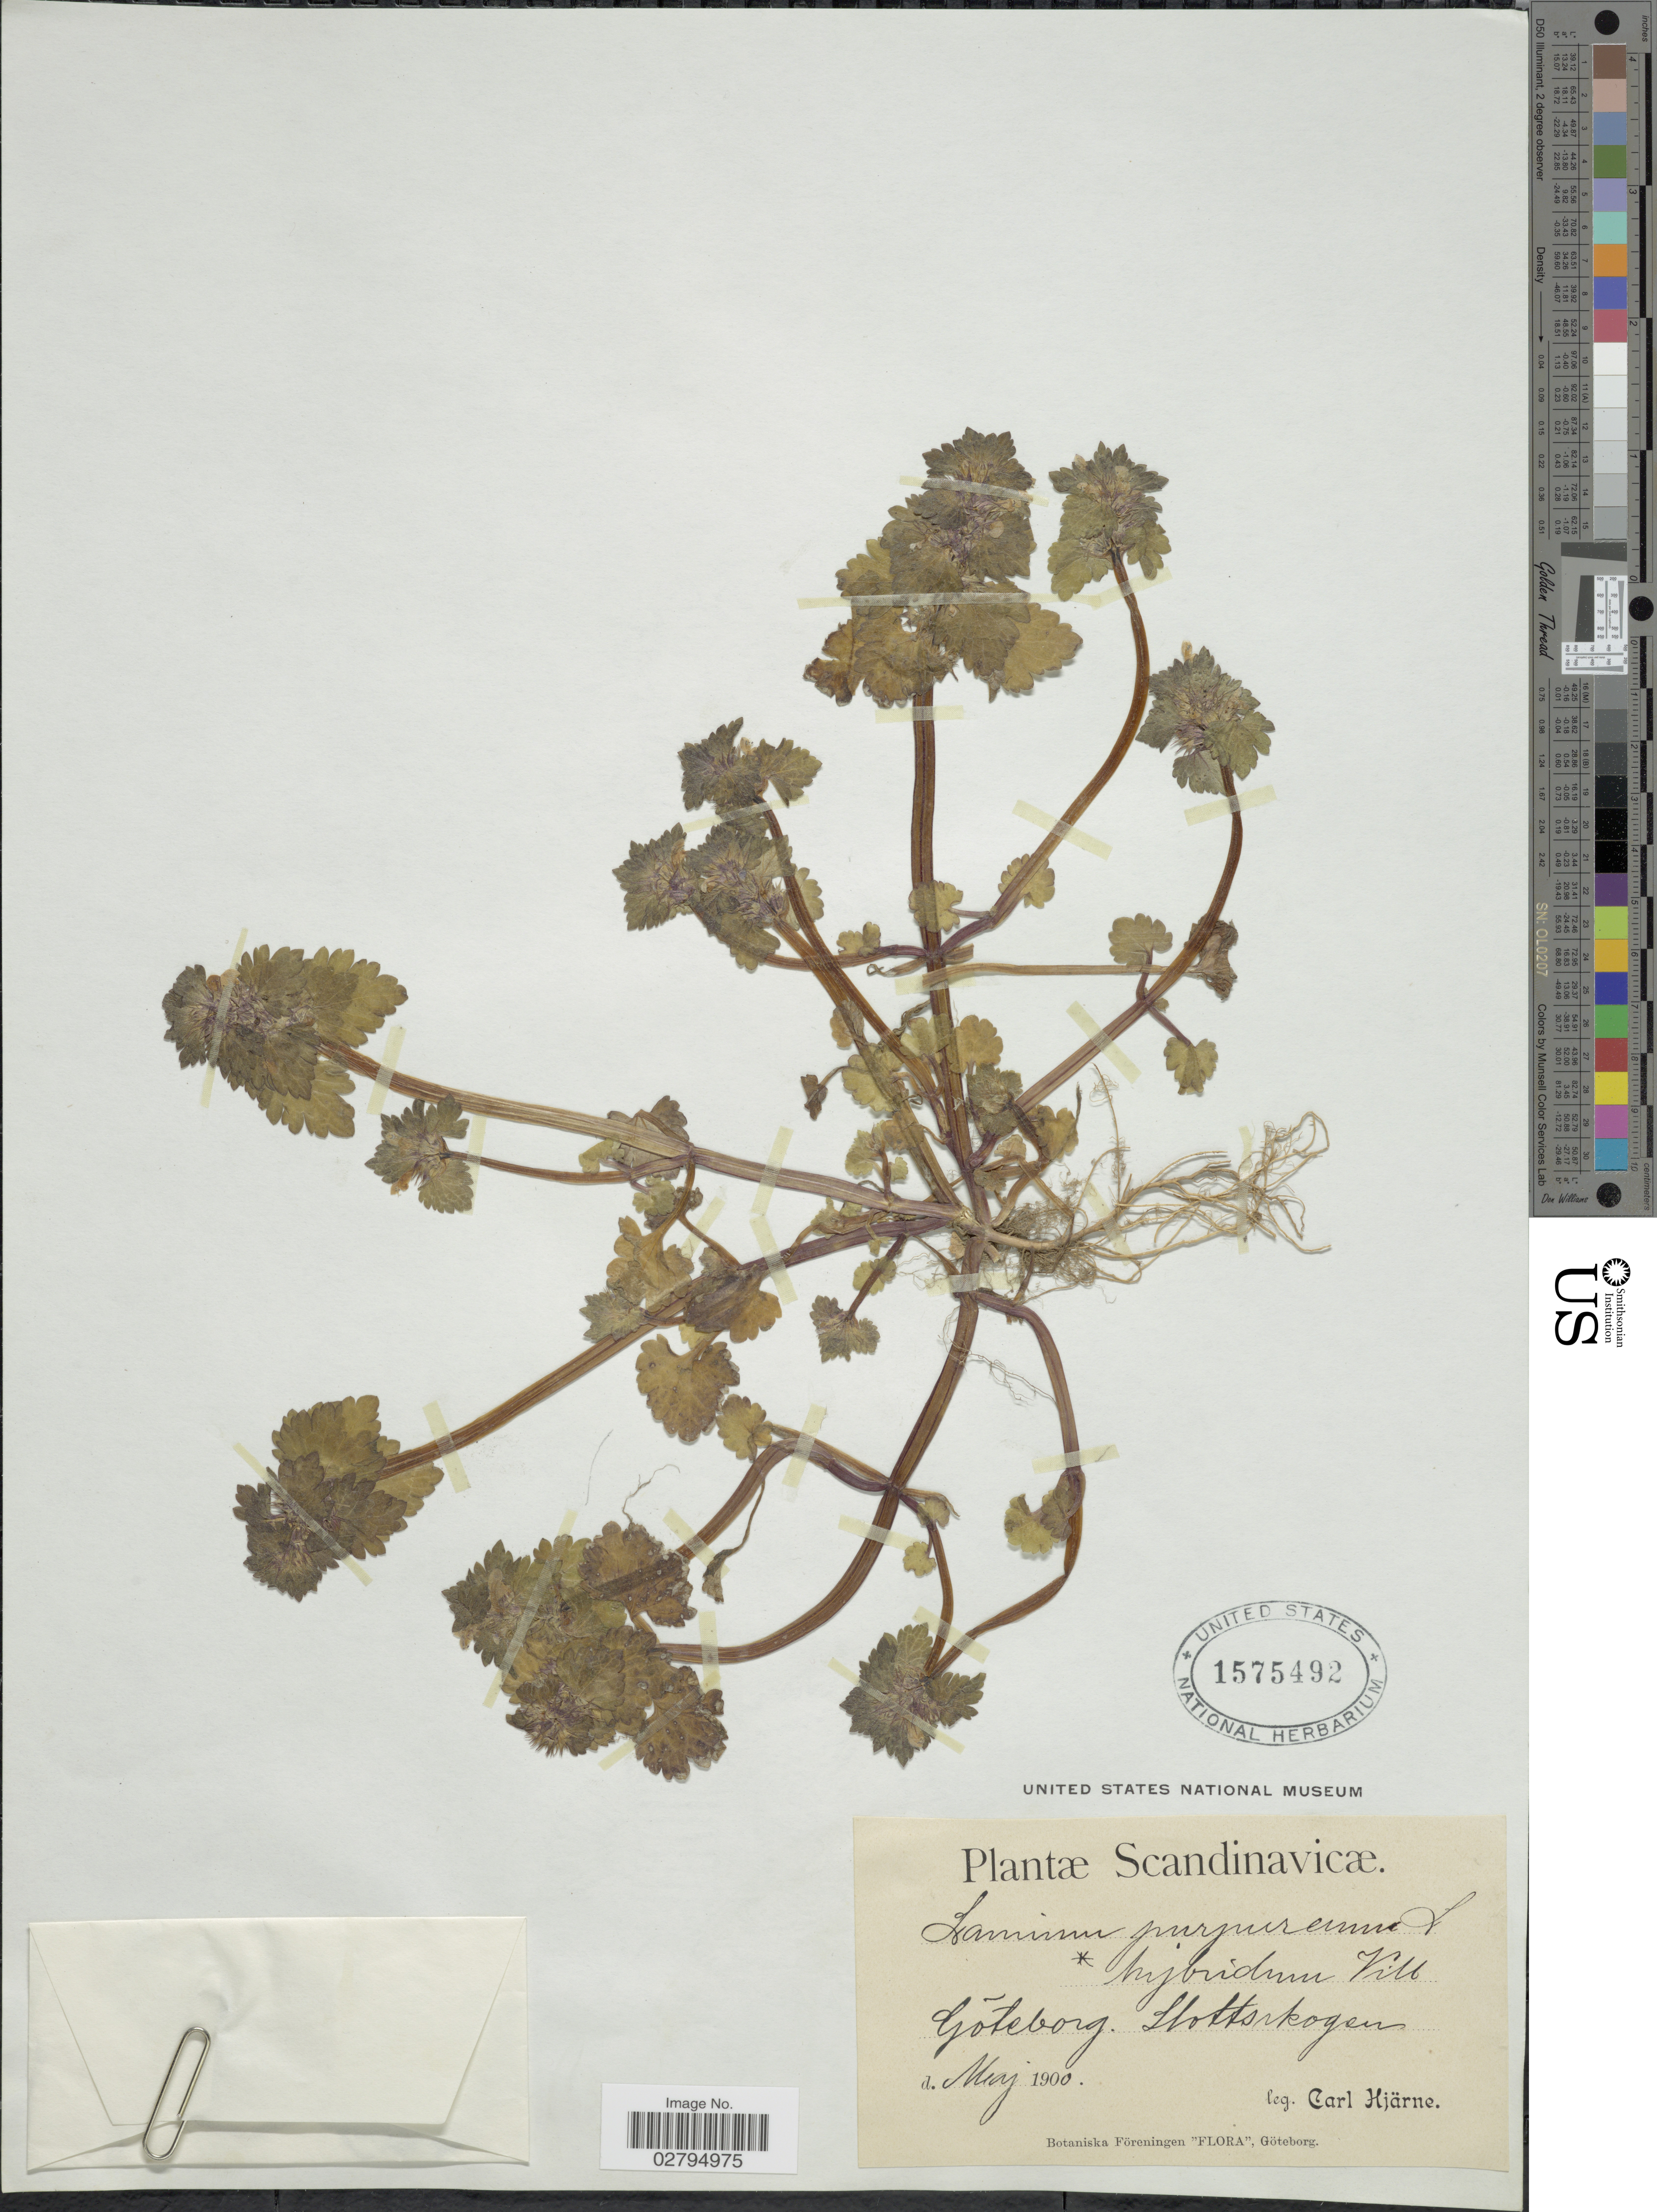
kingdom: Plantae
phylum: Tracheophyta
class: Magnoliopsida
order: Lamiales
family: Lamiaceae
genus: Lamium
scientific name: Lamium hybridum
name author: Vill.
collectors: C. Hjärne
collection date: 1900-05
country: Sweden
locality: Gõteborg. Slottsskogen.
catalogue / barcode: US 1575492